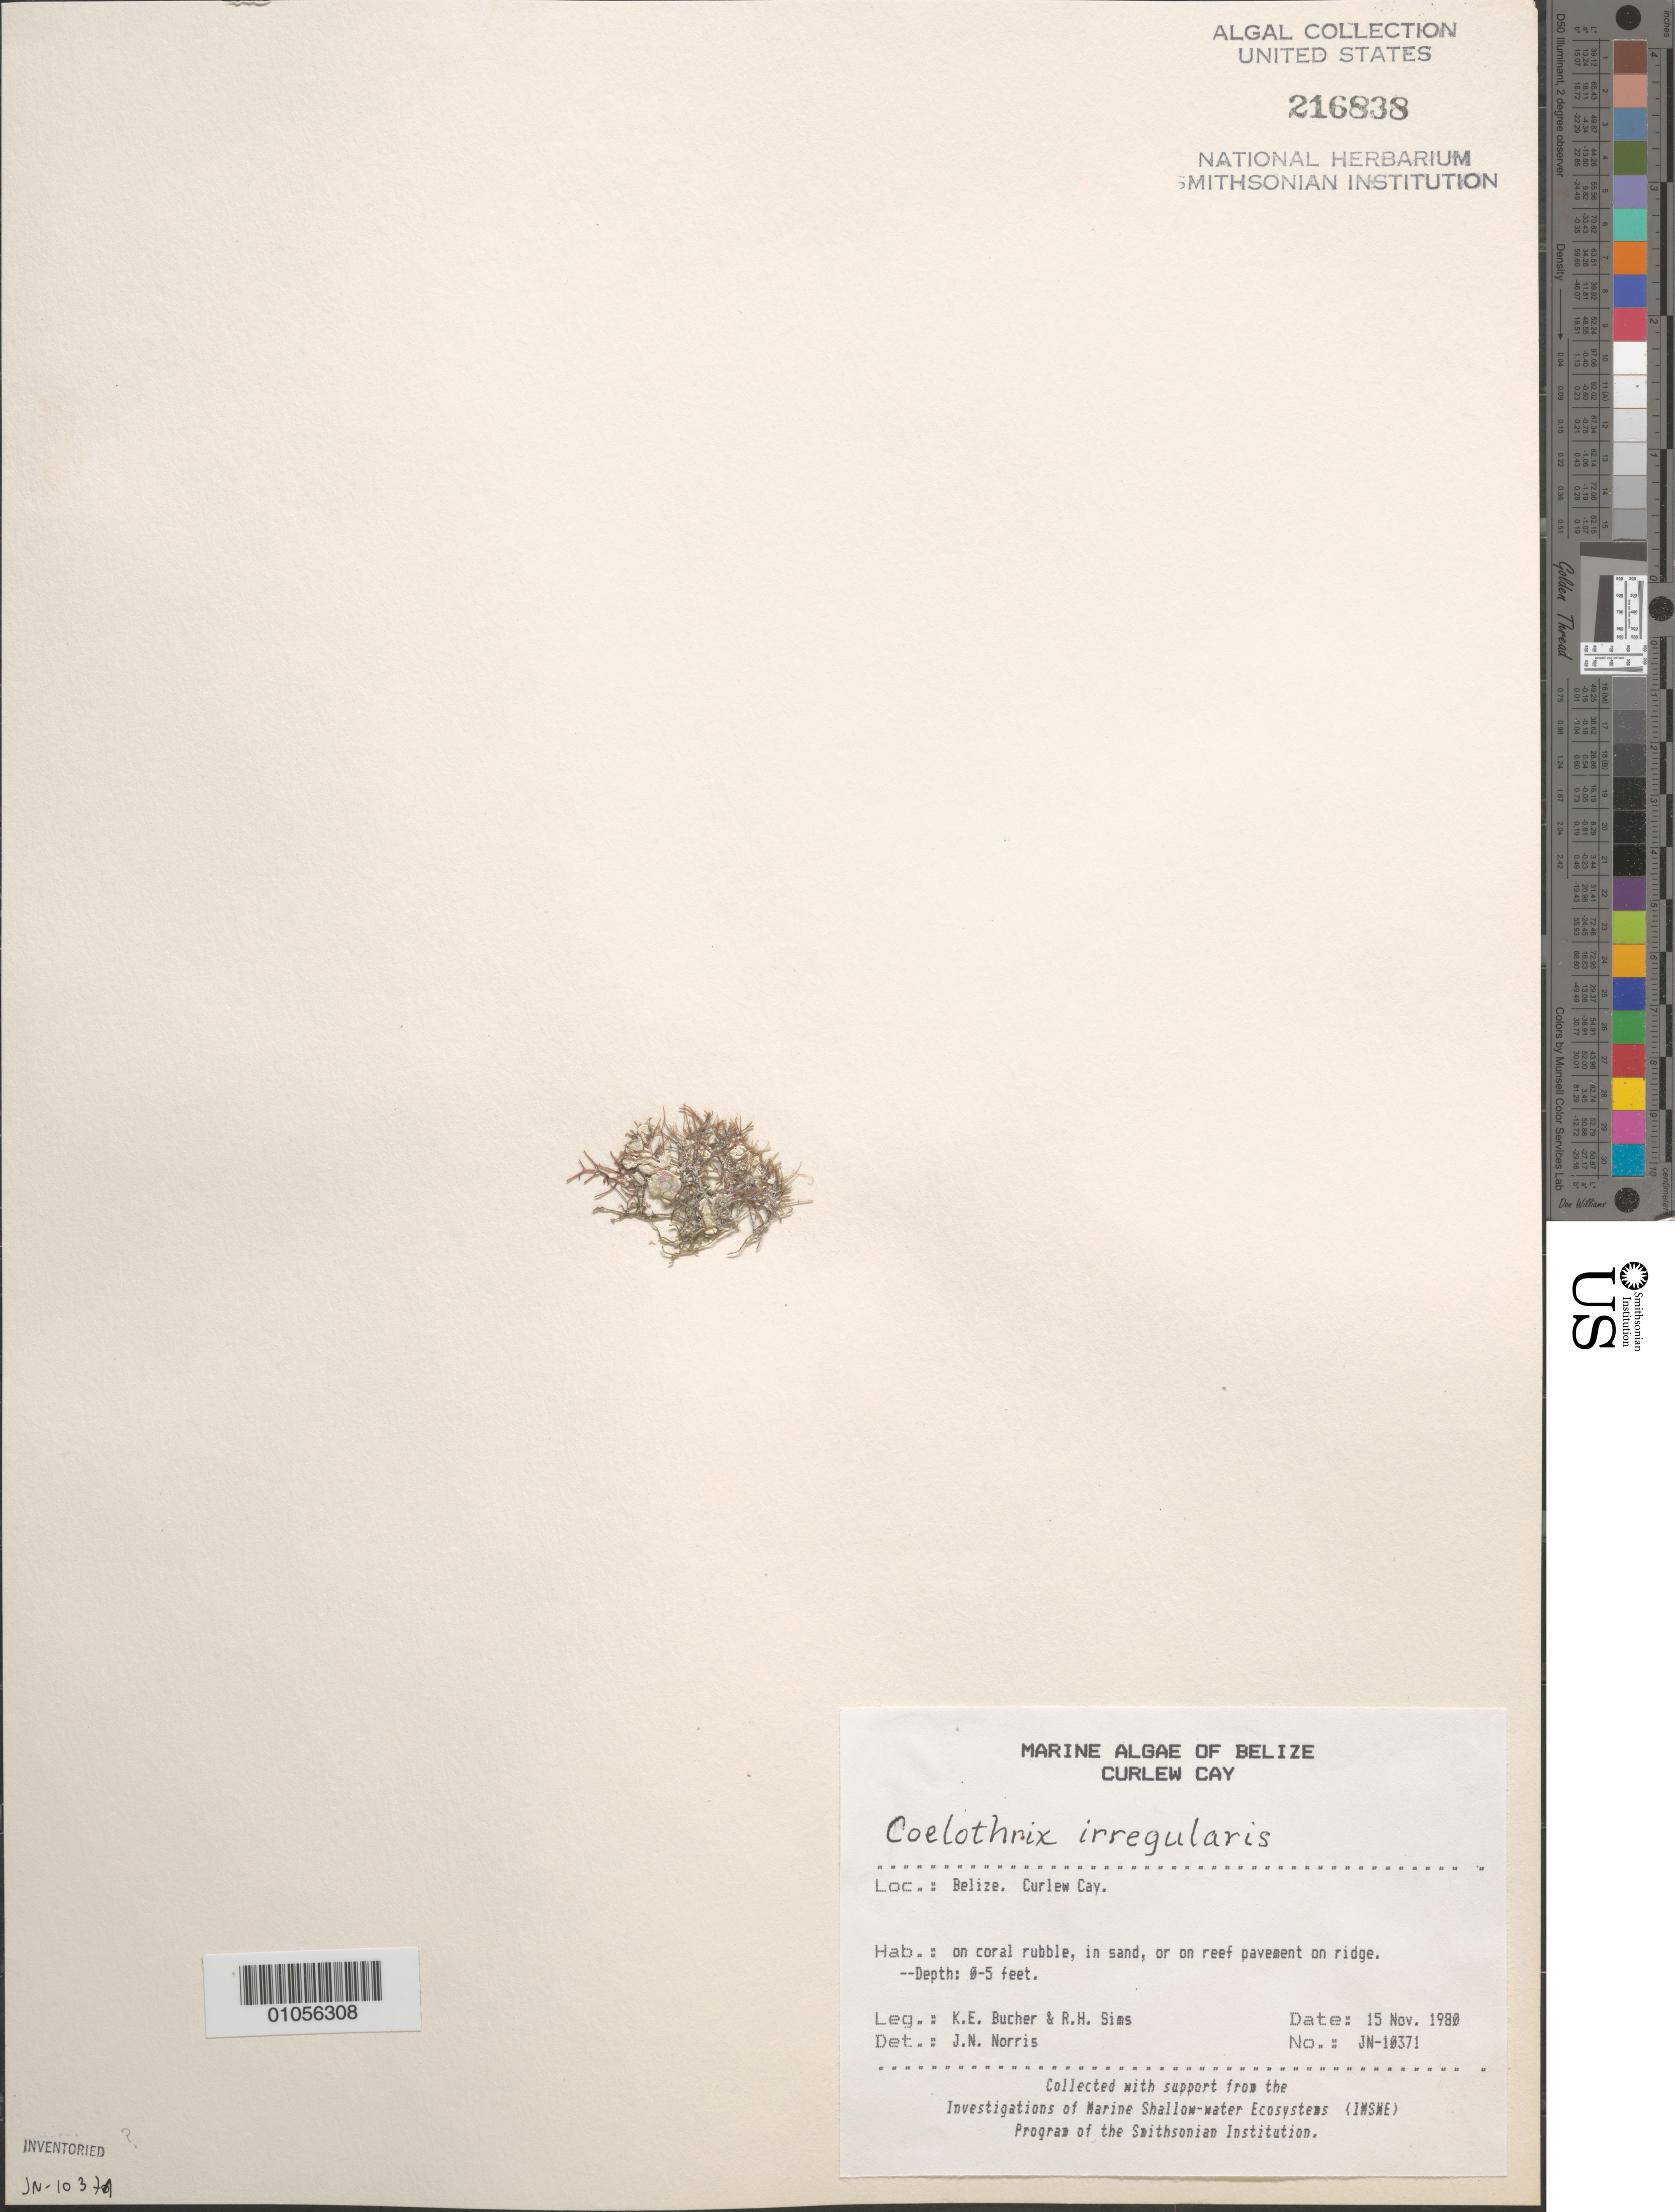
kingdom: Plantae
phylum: Rhodophyta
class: Florideophyceae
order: Rhodymeniales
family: Champiaceae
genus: Coelothrix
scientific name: Coelothrix irregularis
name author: (Harv.) Børgesen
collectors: K. E. Bucher & R. H. Sims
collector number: JN-10371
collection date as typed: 15 Nov 1980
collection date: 1980-11-15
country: Belize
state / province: Stann Creek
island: Curlew Cay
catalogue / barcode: US 216838